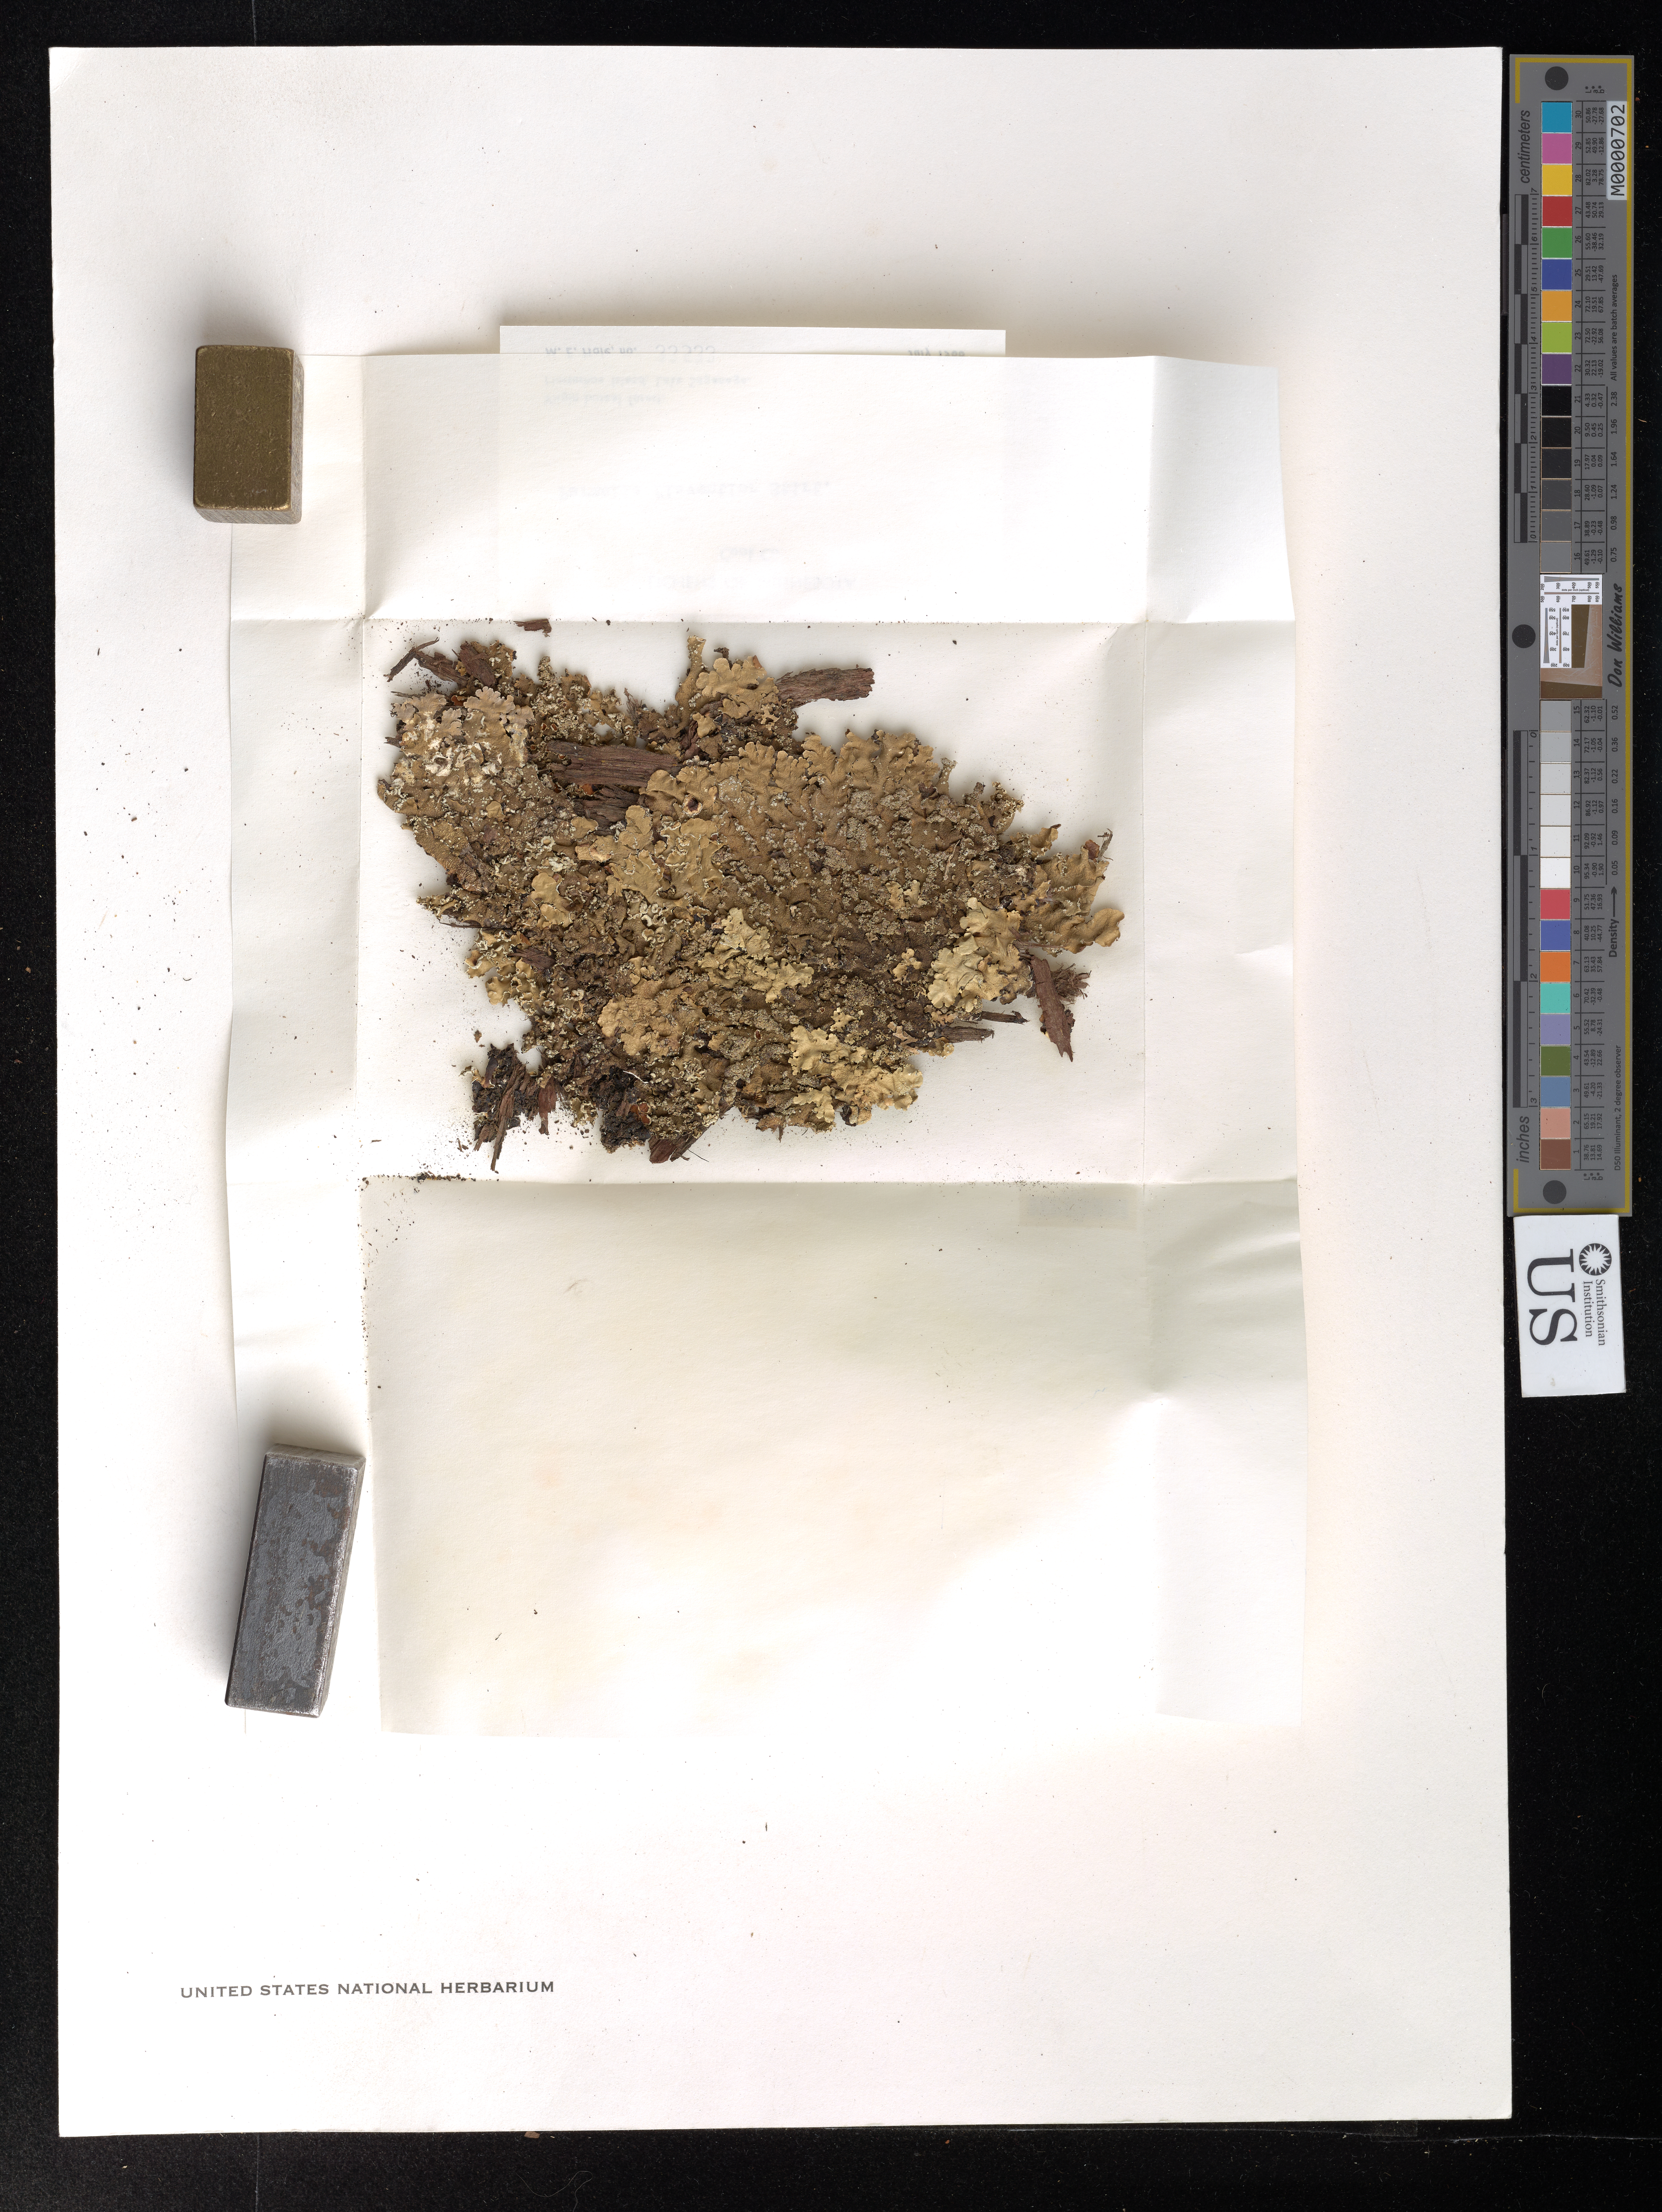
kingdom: Fungi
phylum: Ascomycota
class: Lecanoromycetes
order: Lecanorales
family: Parmeliaceae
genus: Flavopunctelia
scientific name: Flavopunctelia flaventior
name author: (Stirt.) Hale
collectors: M. Hale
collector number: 33533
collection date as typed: Jul 1966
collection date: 1966-07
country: United States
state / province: Minnesota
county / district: Cook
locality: Horseshoe island, lake saganaga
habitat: Virgin boreal forest